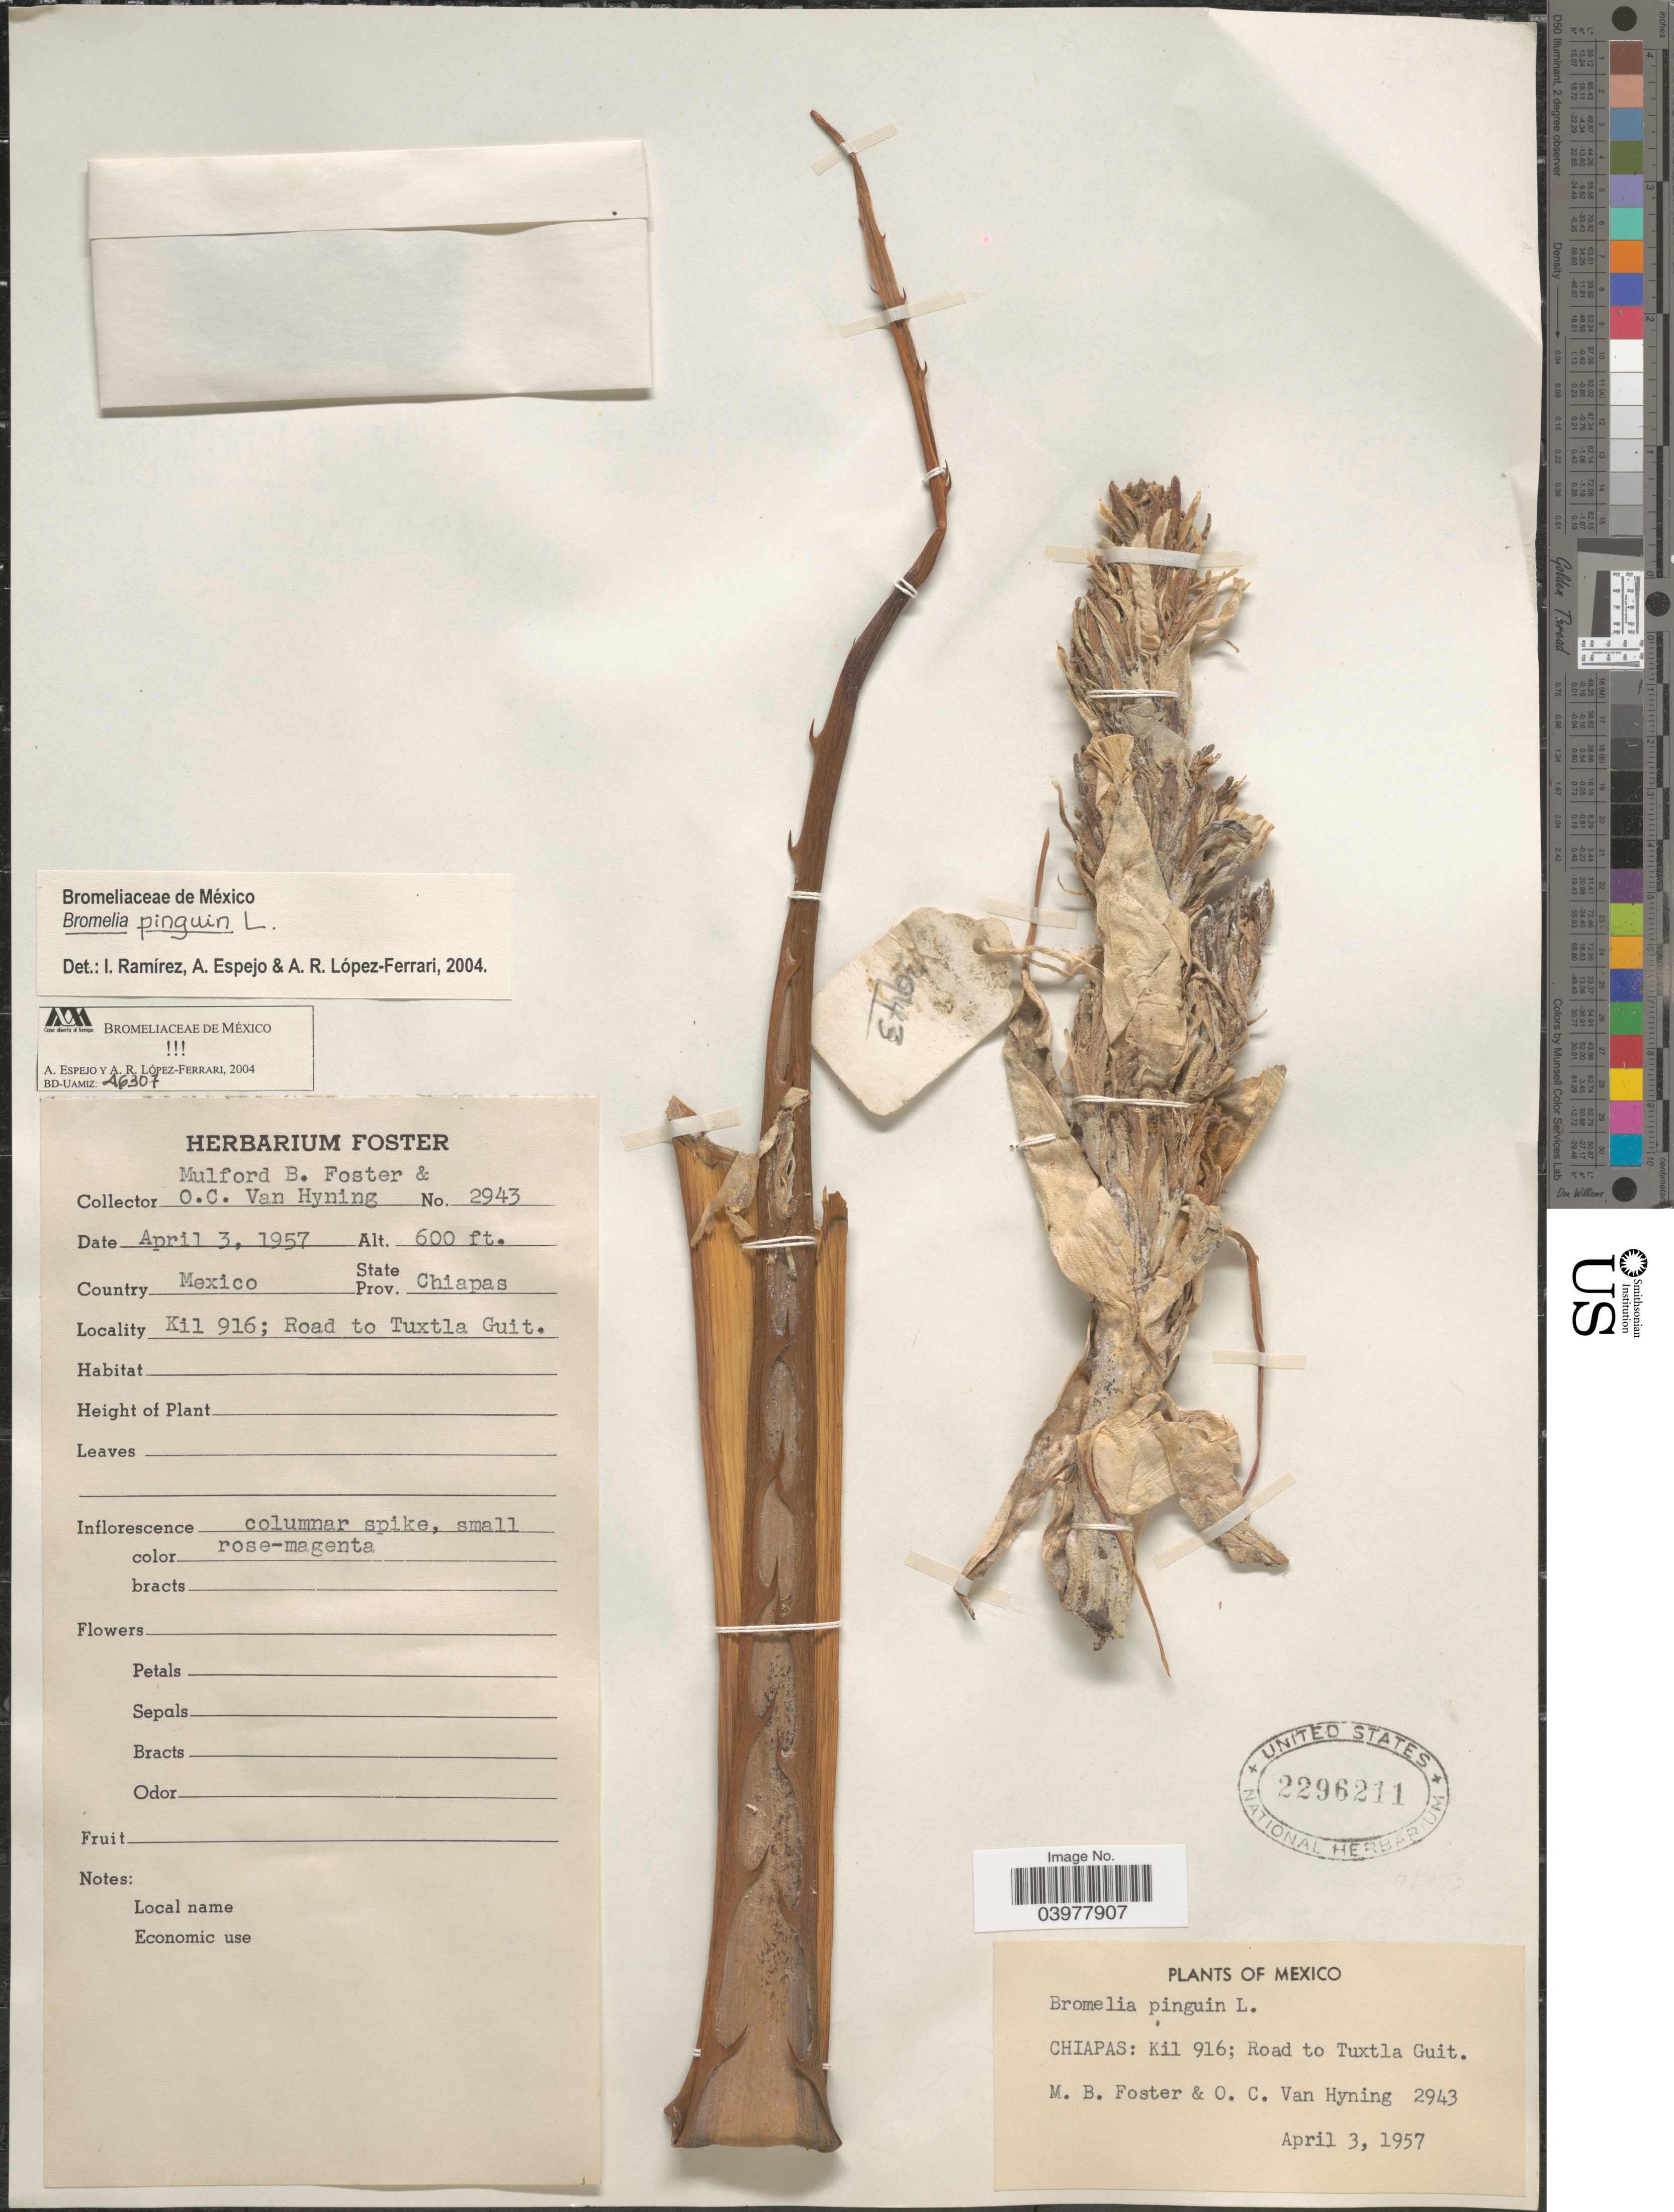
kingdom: Plantae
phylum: Tracheophyta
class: Liliopsida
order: Poales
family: Bromeliaceae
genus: Bromelia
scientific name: Bromelia pinguin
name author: L.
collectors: M. B. Foster & O. Van Hyning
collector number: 2943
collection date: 1957-04-03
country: Mexico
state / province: Chiapas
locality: Kil 916; Road to Tuxtla Guit.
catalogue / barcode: US 2296211